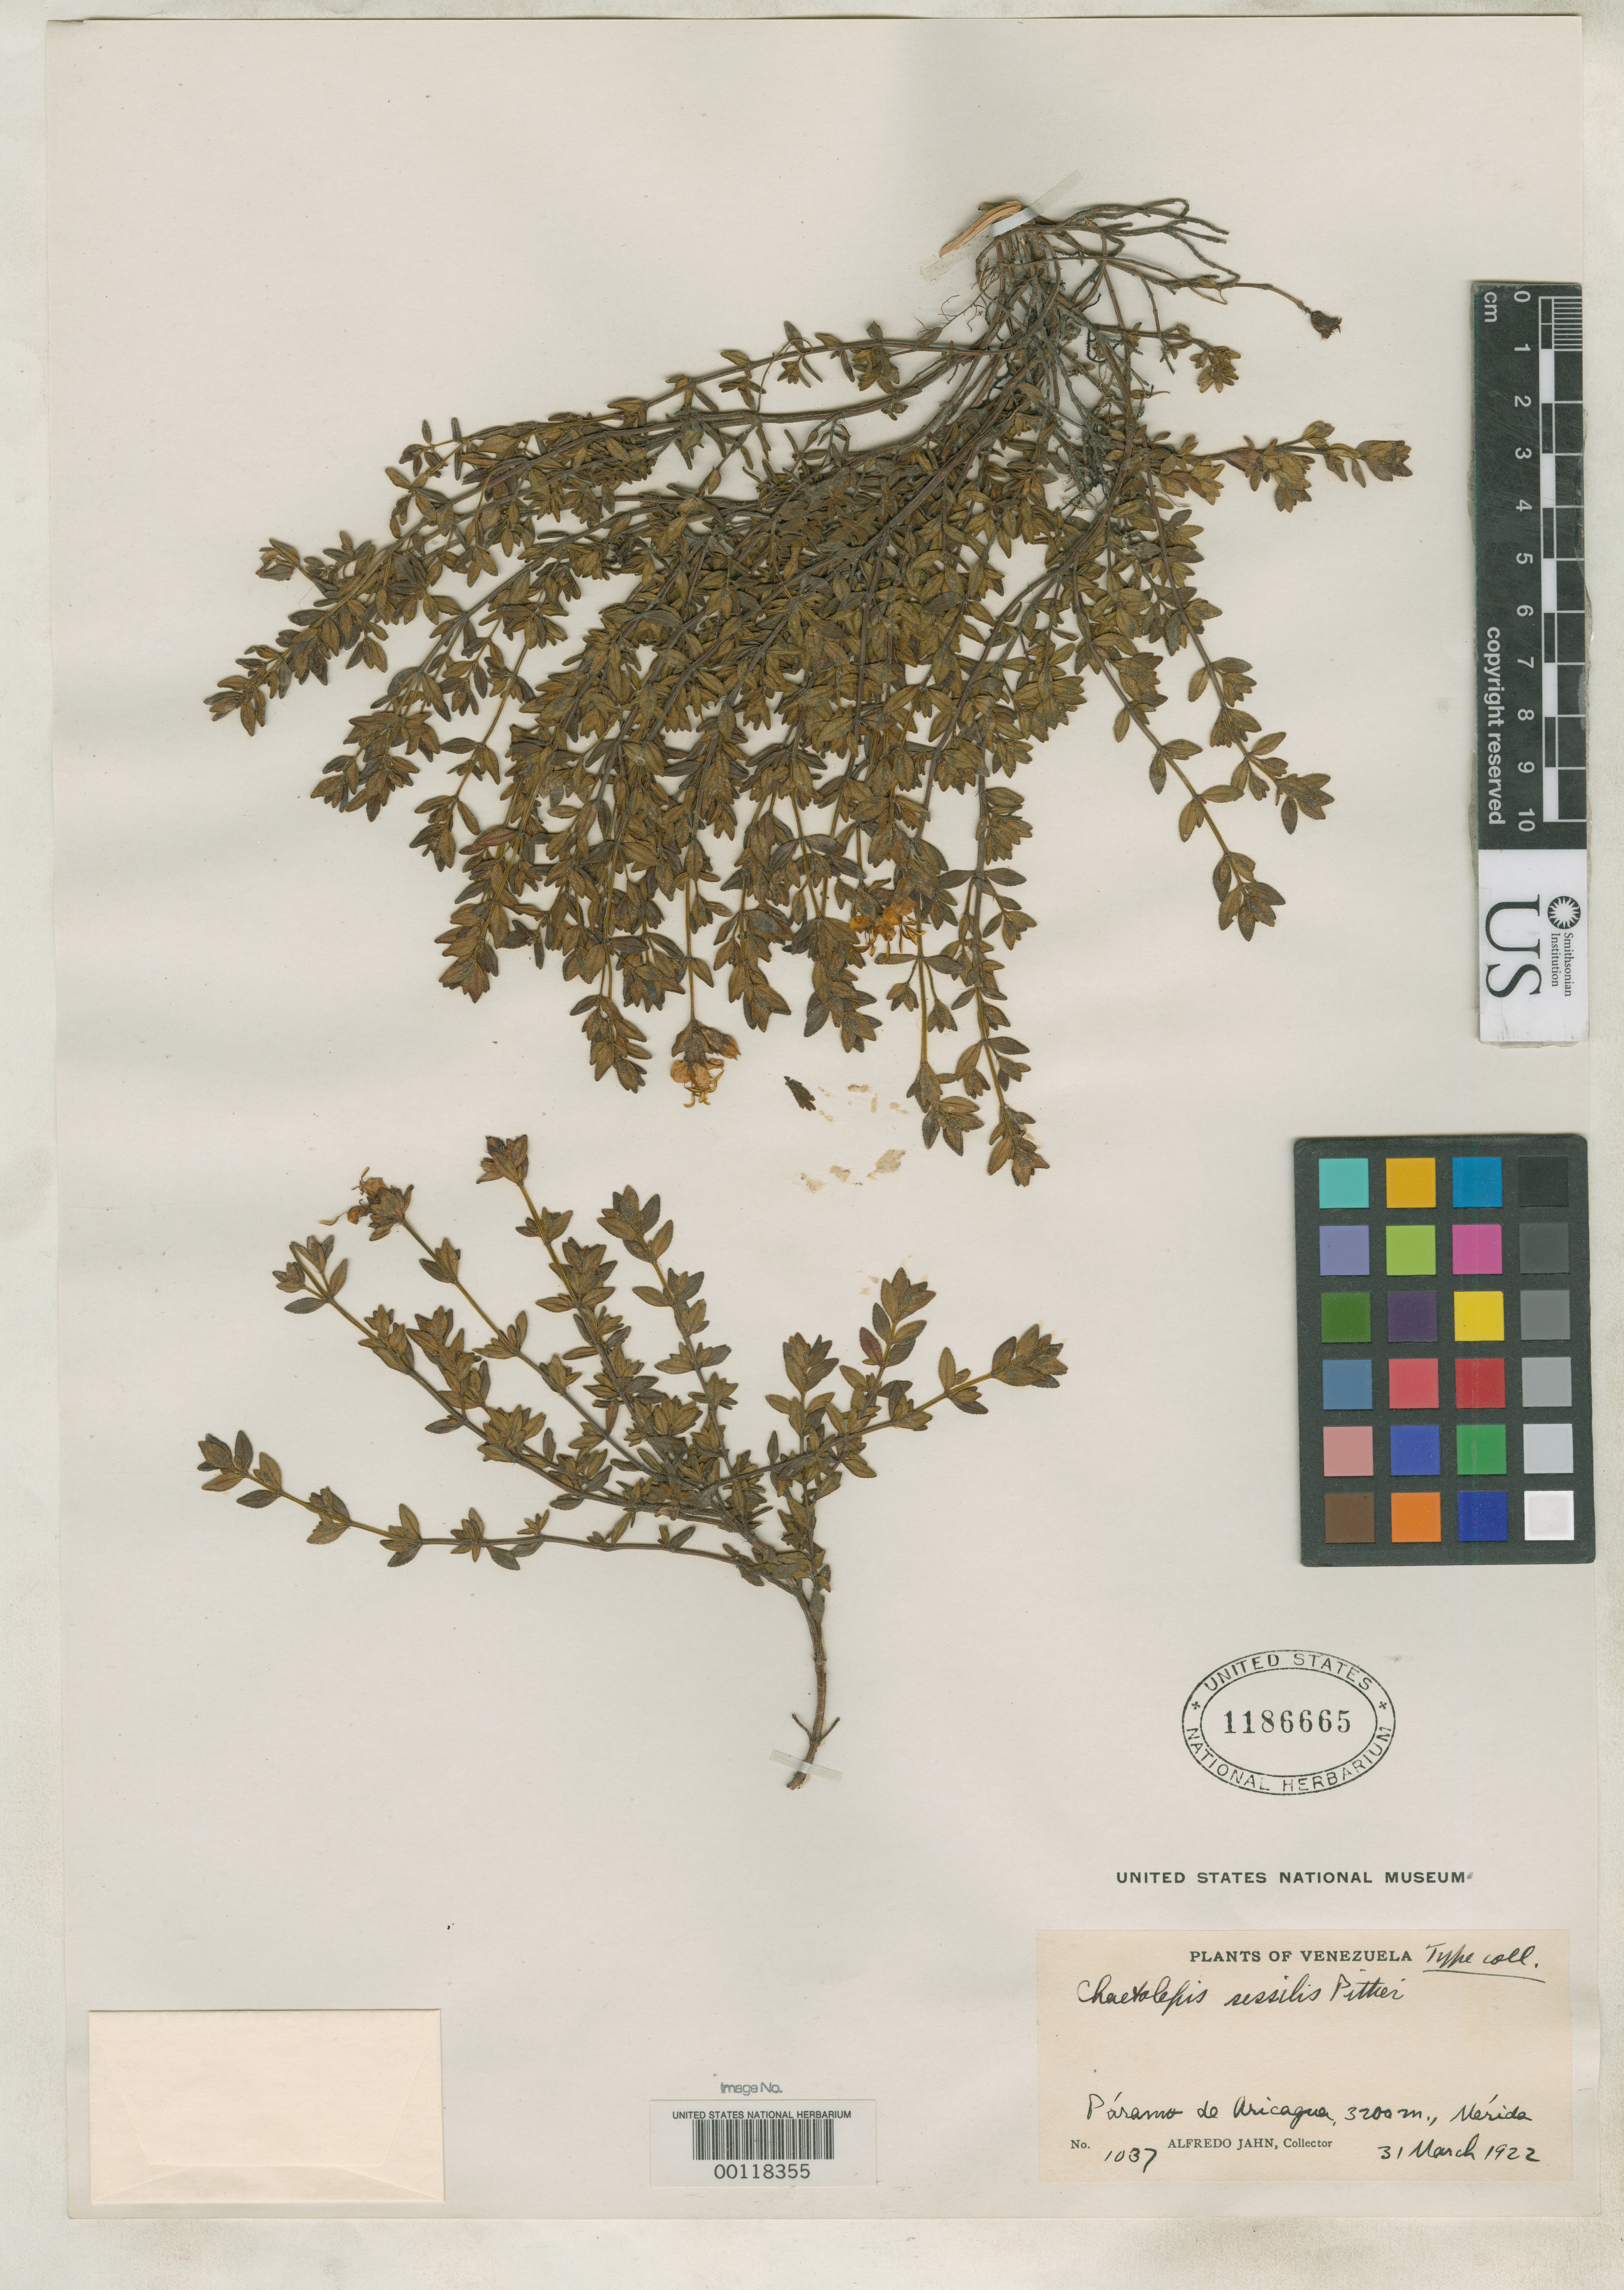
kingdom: Plantae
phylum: Tracheophyta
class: Magnoliopsida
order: Myrtales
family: Melastomataceae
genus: Chaetolepis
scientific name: Chaetolepis sessilis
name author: Pittier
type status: Isotype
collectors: A. Jahn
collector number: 1037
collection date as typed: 31 Mar 1922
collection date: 1922-03-31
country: Venezuela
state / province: Mérida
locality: Aricagua.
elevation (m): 3200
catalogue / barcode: US 1186665